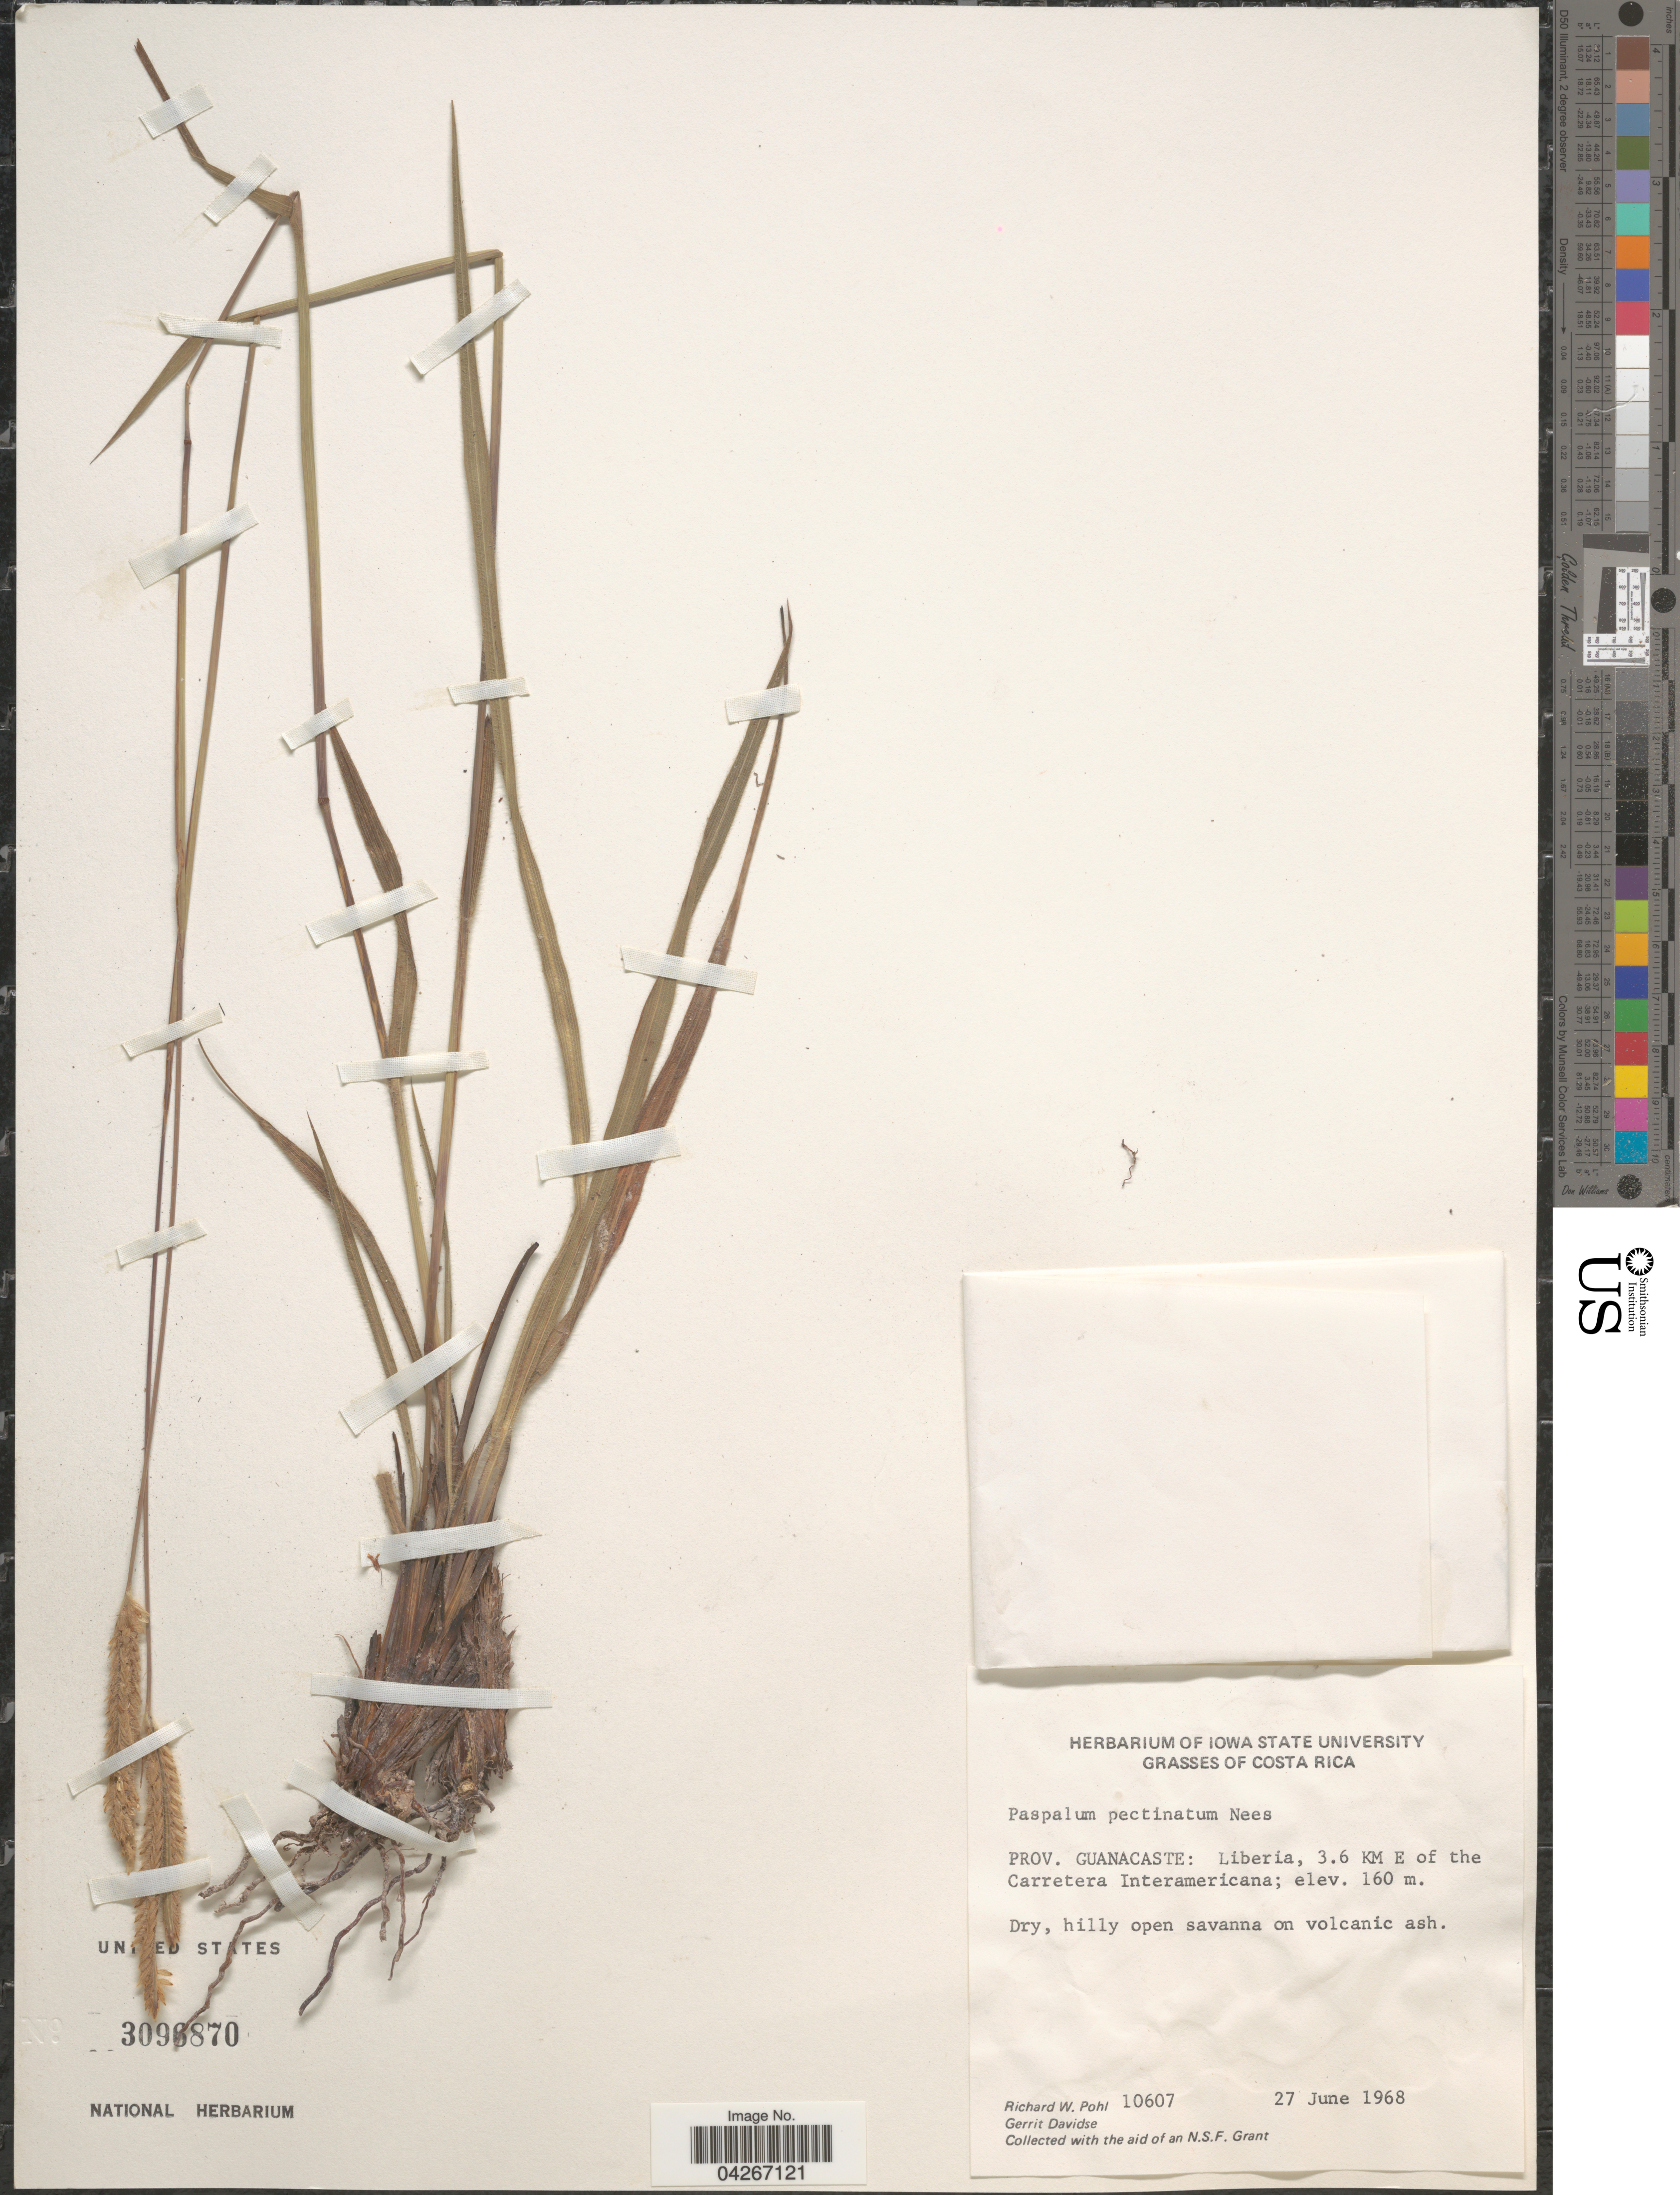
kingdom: Plantae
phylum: Tracheophyta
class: Liliopsida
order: Poales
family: Poaceae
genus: Paspalum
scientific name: Paspalum pectinatum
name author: Nees ex Trin.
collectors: R. W. Pohl & G. Davidse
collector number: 10607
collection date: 1968-06-27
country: Costa Rica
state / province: Guanacaste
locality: Liberia, 3.6 Km E of the Carretera Interamericana.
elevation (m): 160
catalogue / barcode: US 3096870